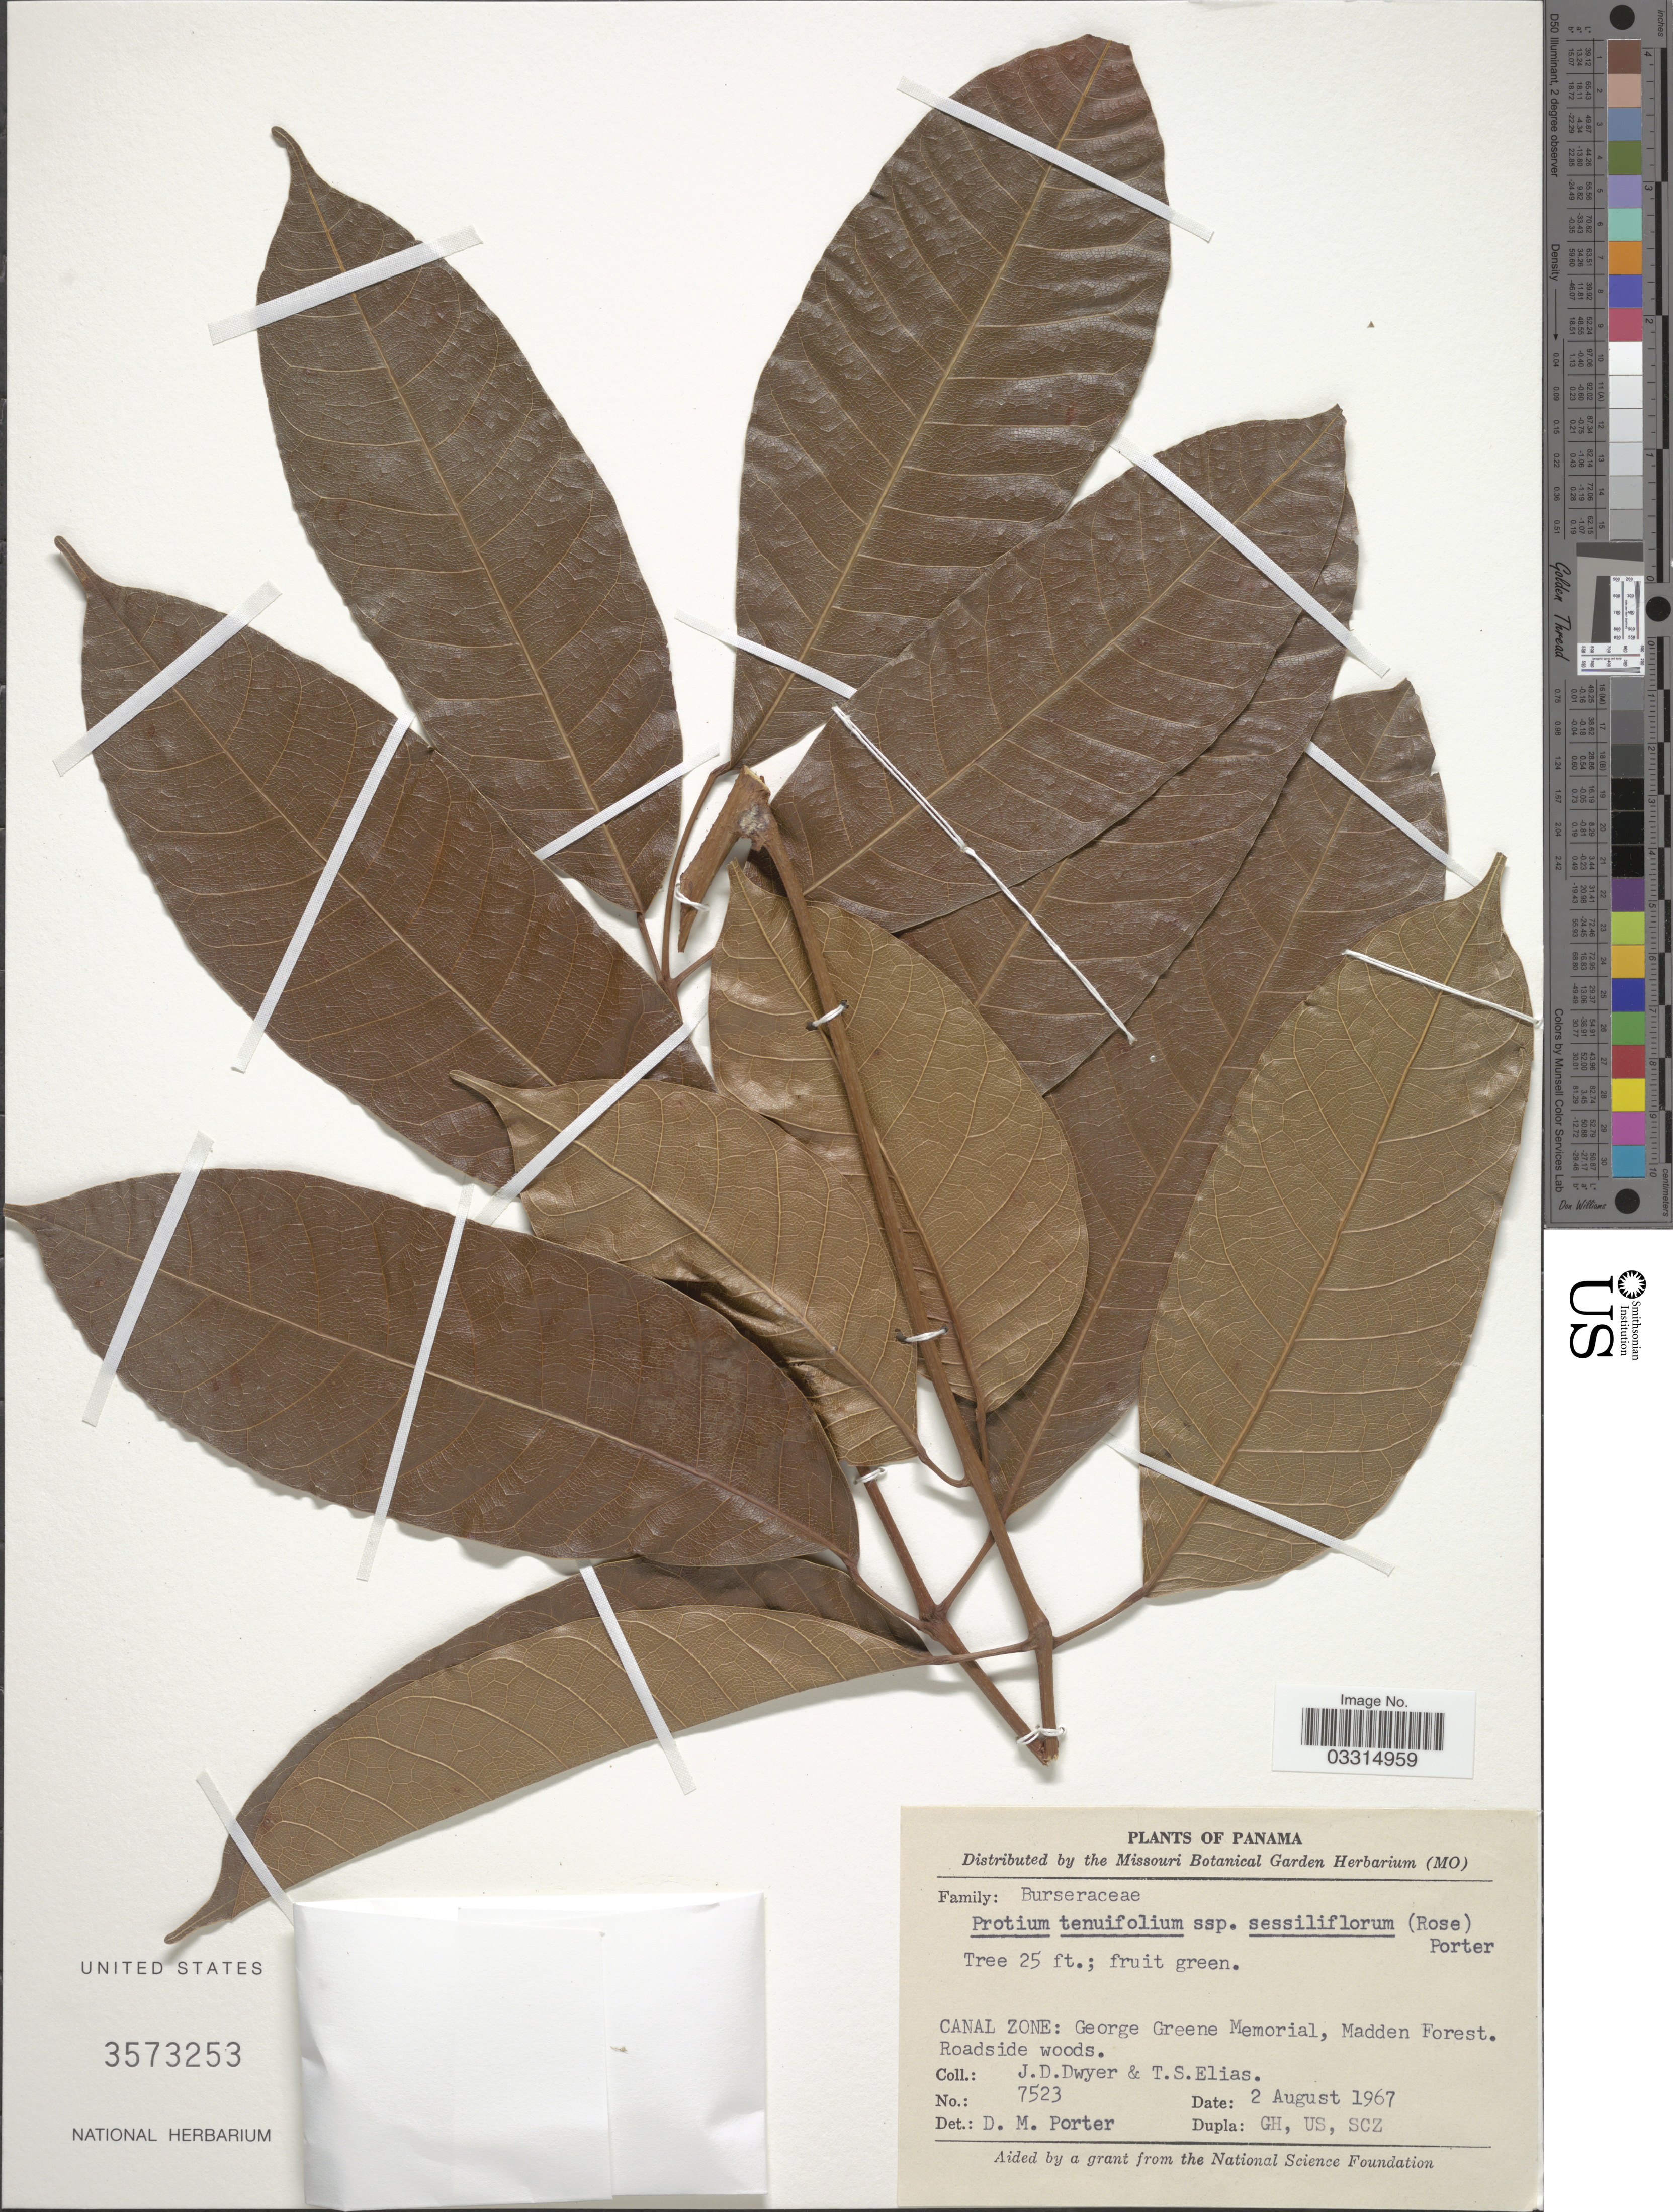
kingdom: Plantae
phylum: Tracheophyta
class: Magnoliopsida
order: Sapindales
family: Burseraceae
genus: Protium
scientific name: Protium sessiliflorum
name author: (Rose) Standl.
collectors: D. Dwyer & T. S. Elias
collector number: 7523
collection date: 1967-08-02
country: Panama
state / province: Colón / Panamá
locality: Canal Zone: George Greene Memorial, Madden Forest. Roadside woods.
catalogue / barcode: US 3573253